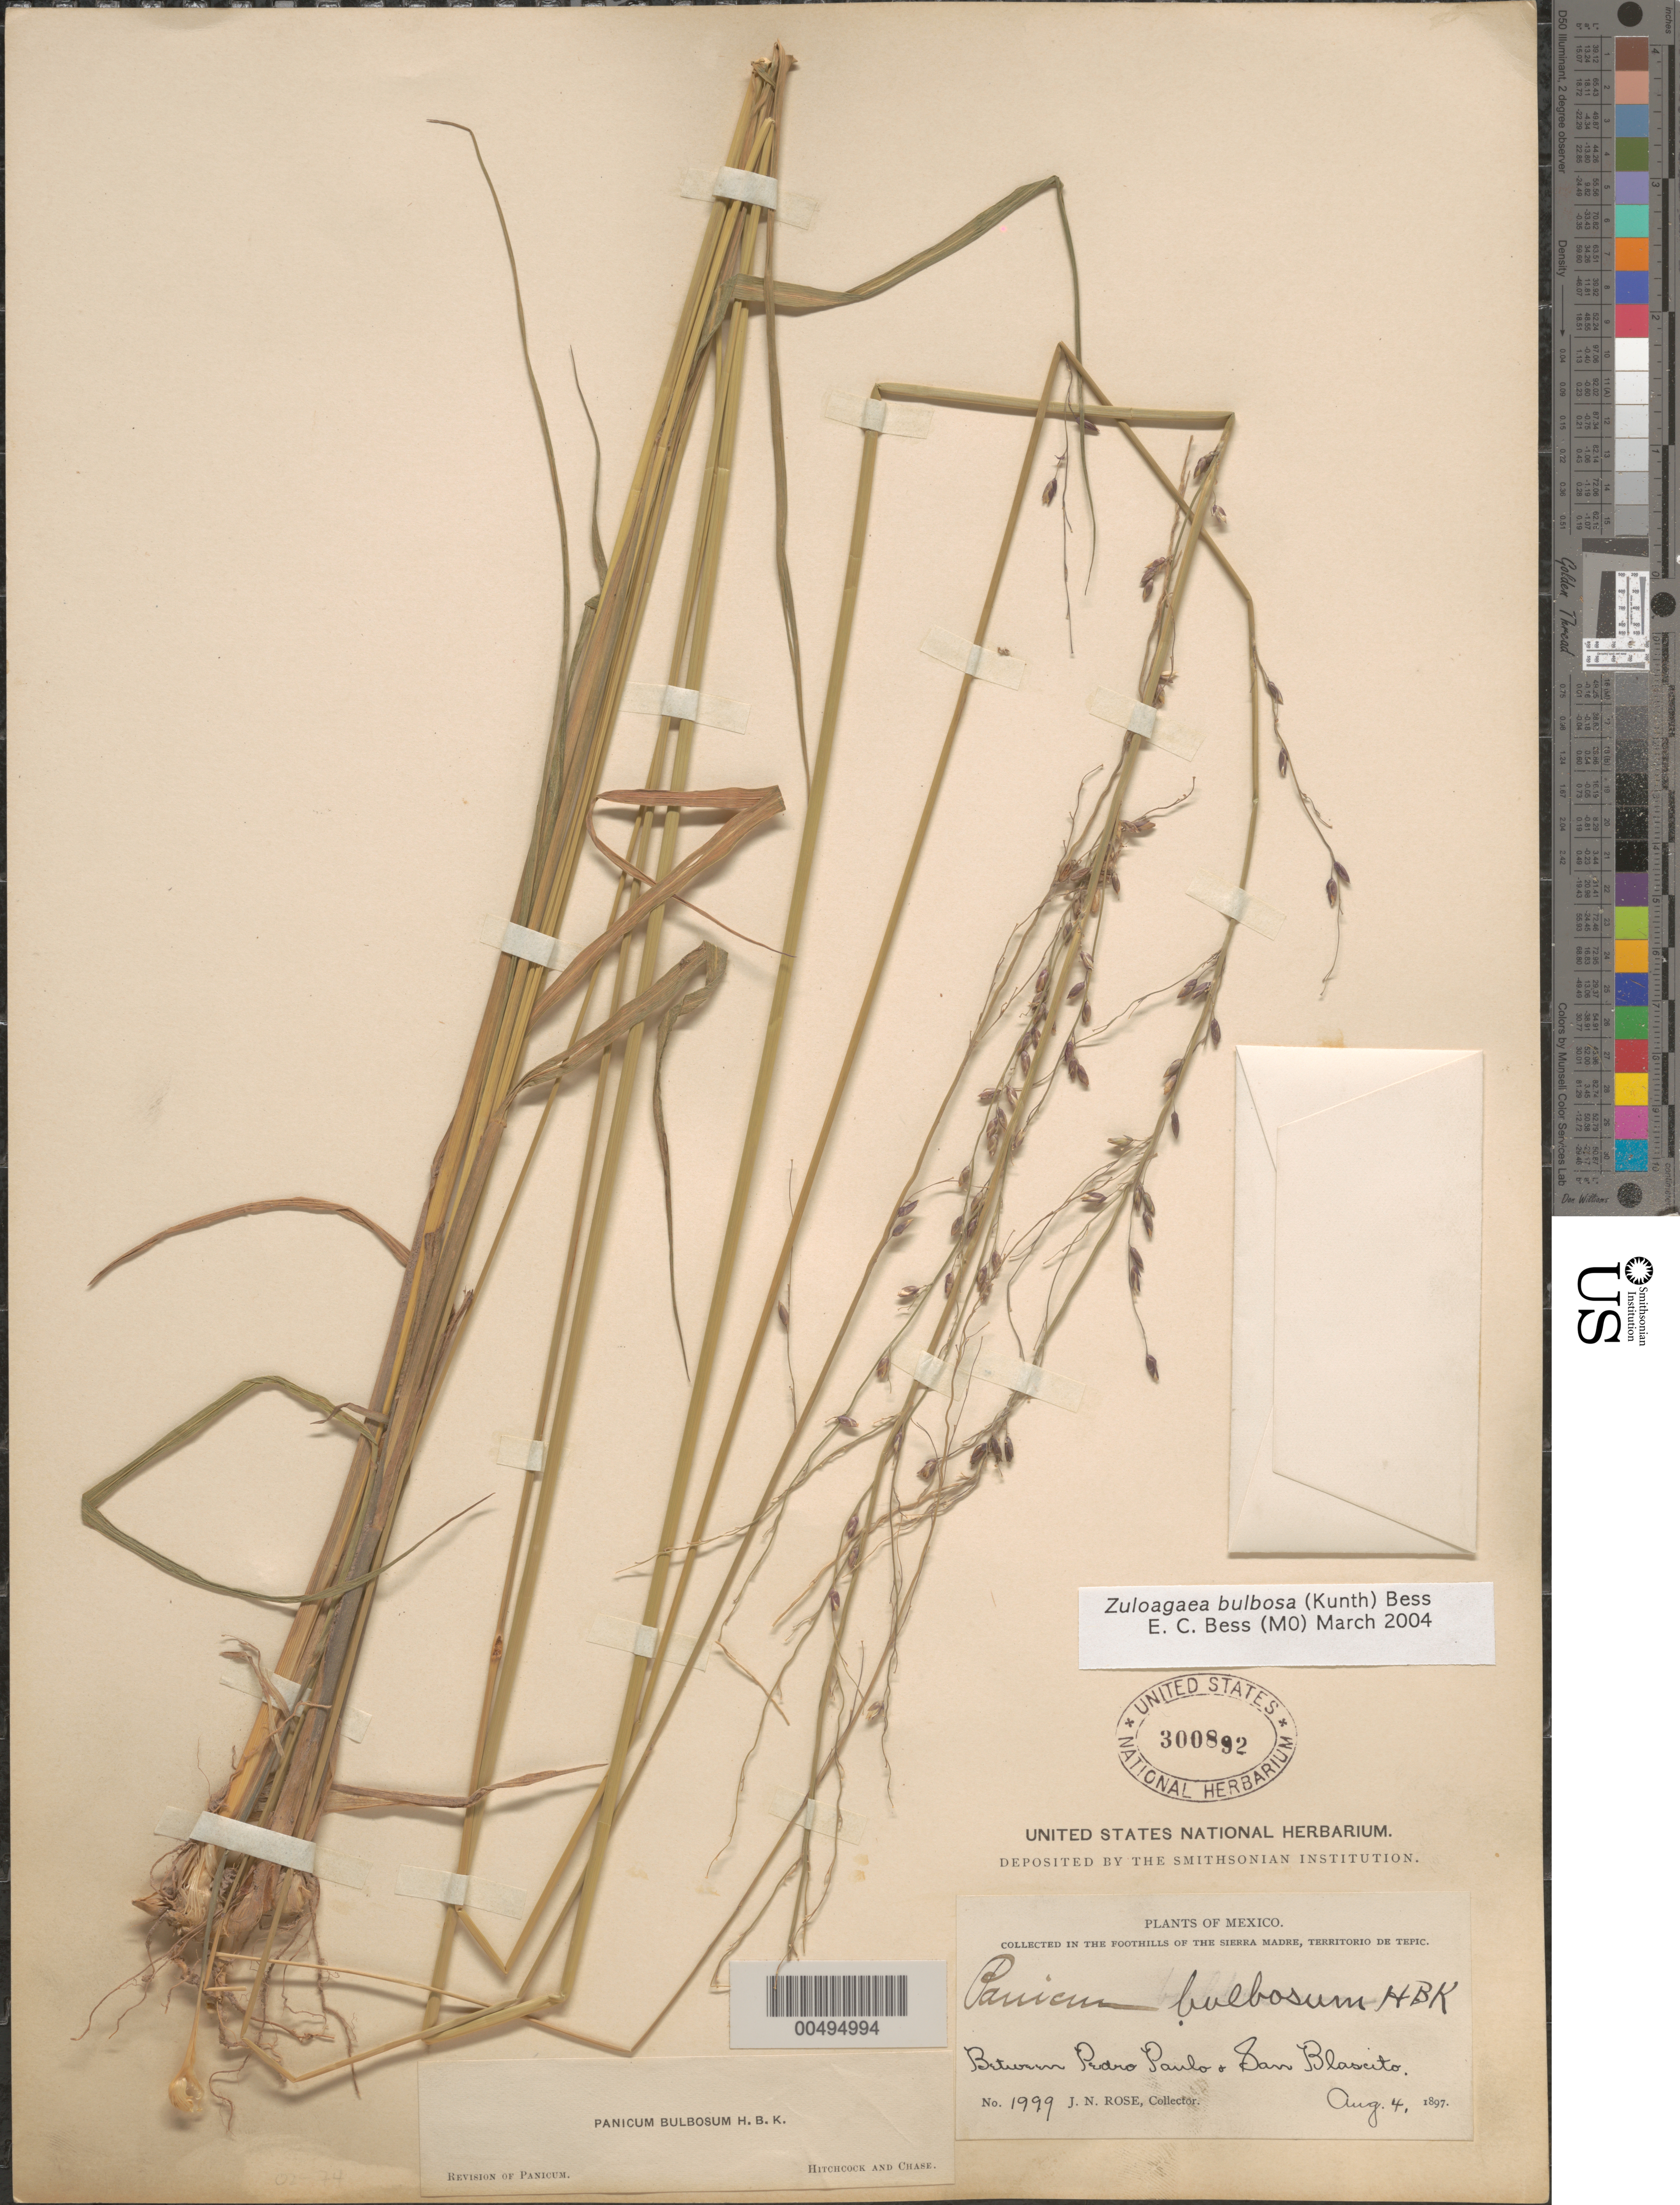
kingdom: Plantae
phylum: Tracheophyta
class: Liliopsida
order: Poales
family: Poaceae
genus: Panicum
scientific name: Panicum bulbosum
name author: Kunth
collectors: J. N. Rose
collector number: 1999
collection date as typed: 4 Aug 1897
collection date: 1897-08-04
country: Mexico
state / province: Nayarit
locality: In the foothills of the Sierra Madre, Territorio de Tepic, between Pedro Paulo & San Blascito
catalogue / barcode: US 300892